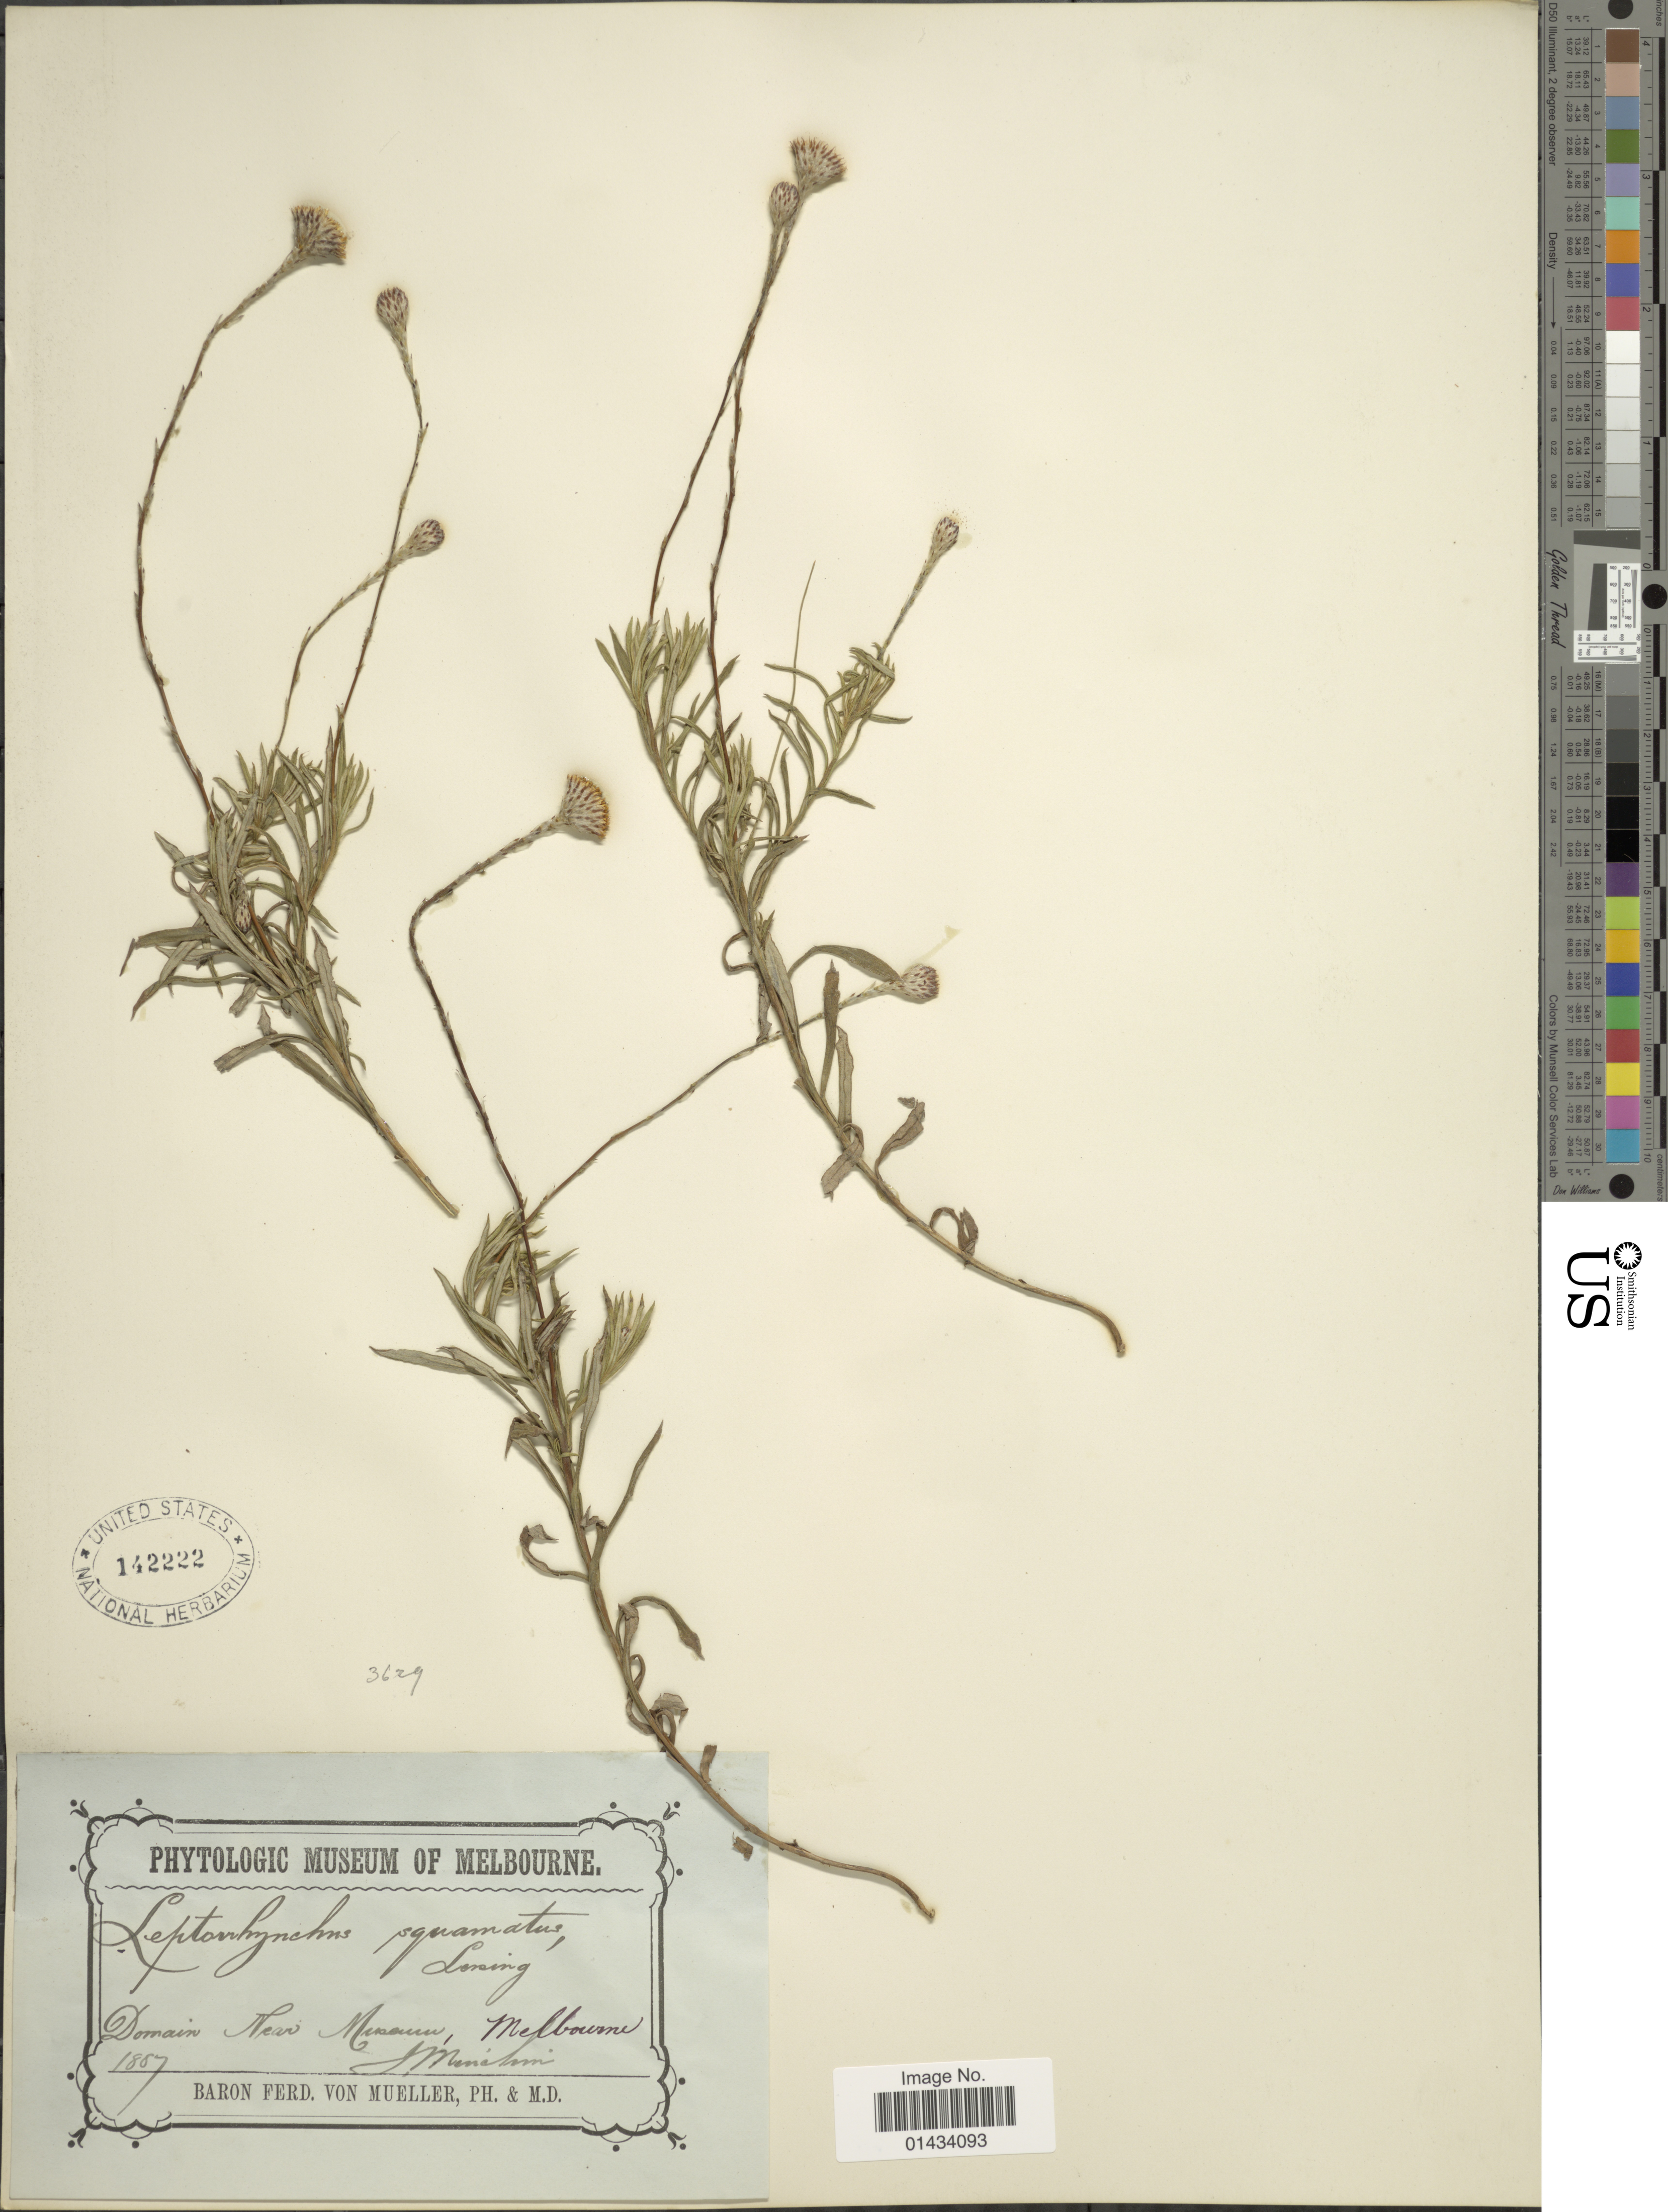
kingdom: Plantae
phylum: Tracheophyta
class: Magnoliopsida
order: Asterales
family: Asteraceae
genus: Leptorhynchos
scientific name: Leptorhynchos squamatus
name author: (Labill.) Less.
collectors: J. Minchin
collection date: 1887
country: Australia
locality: Domain near Nirauw, Melbourne [interpreted]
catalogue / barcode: US 142222